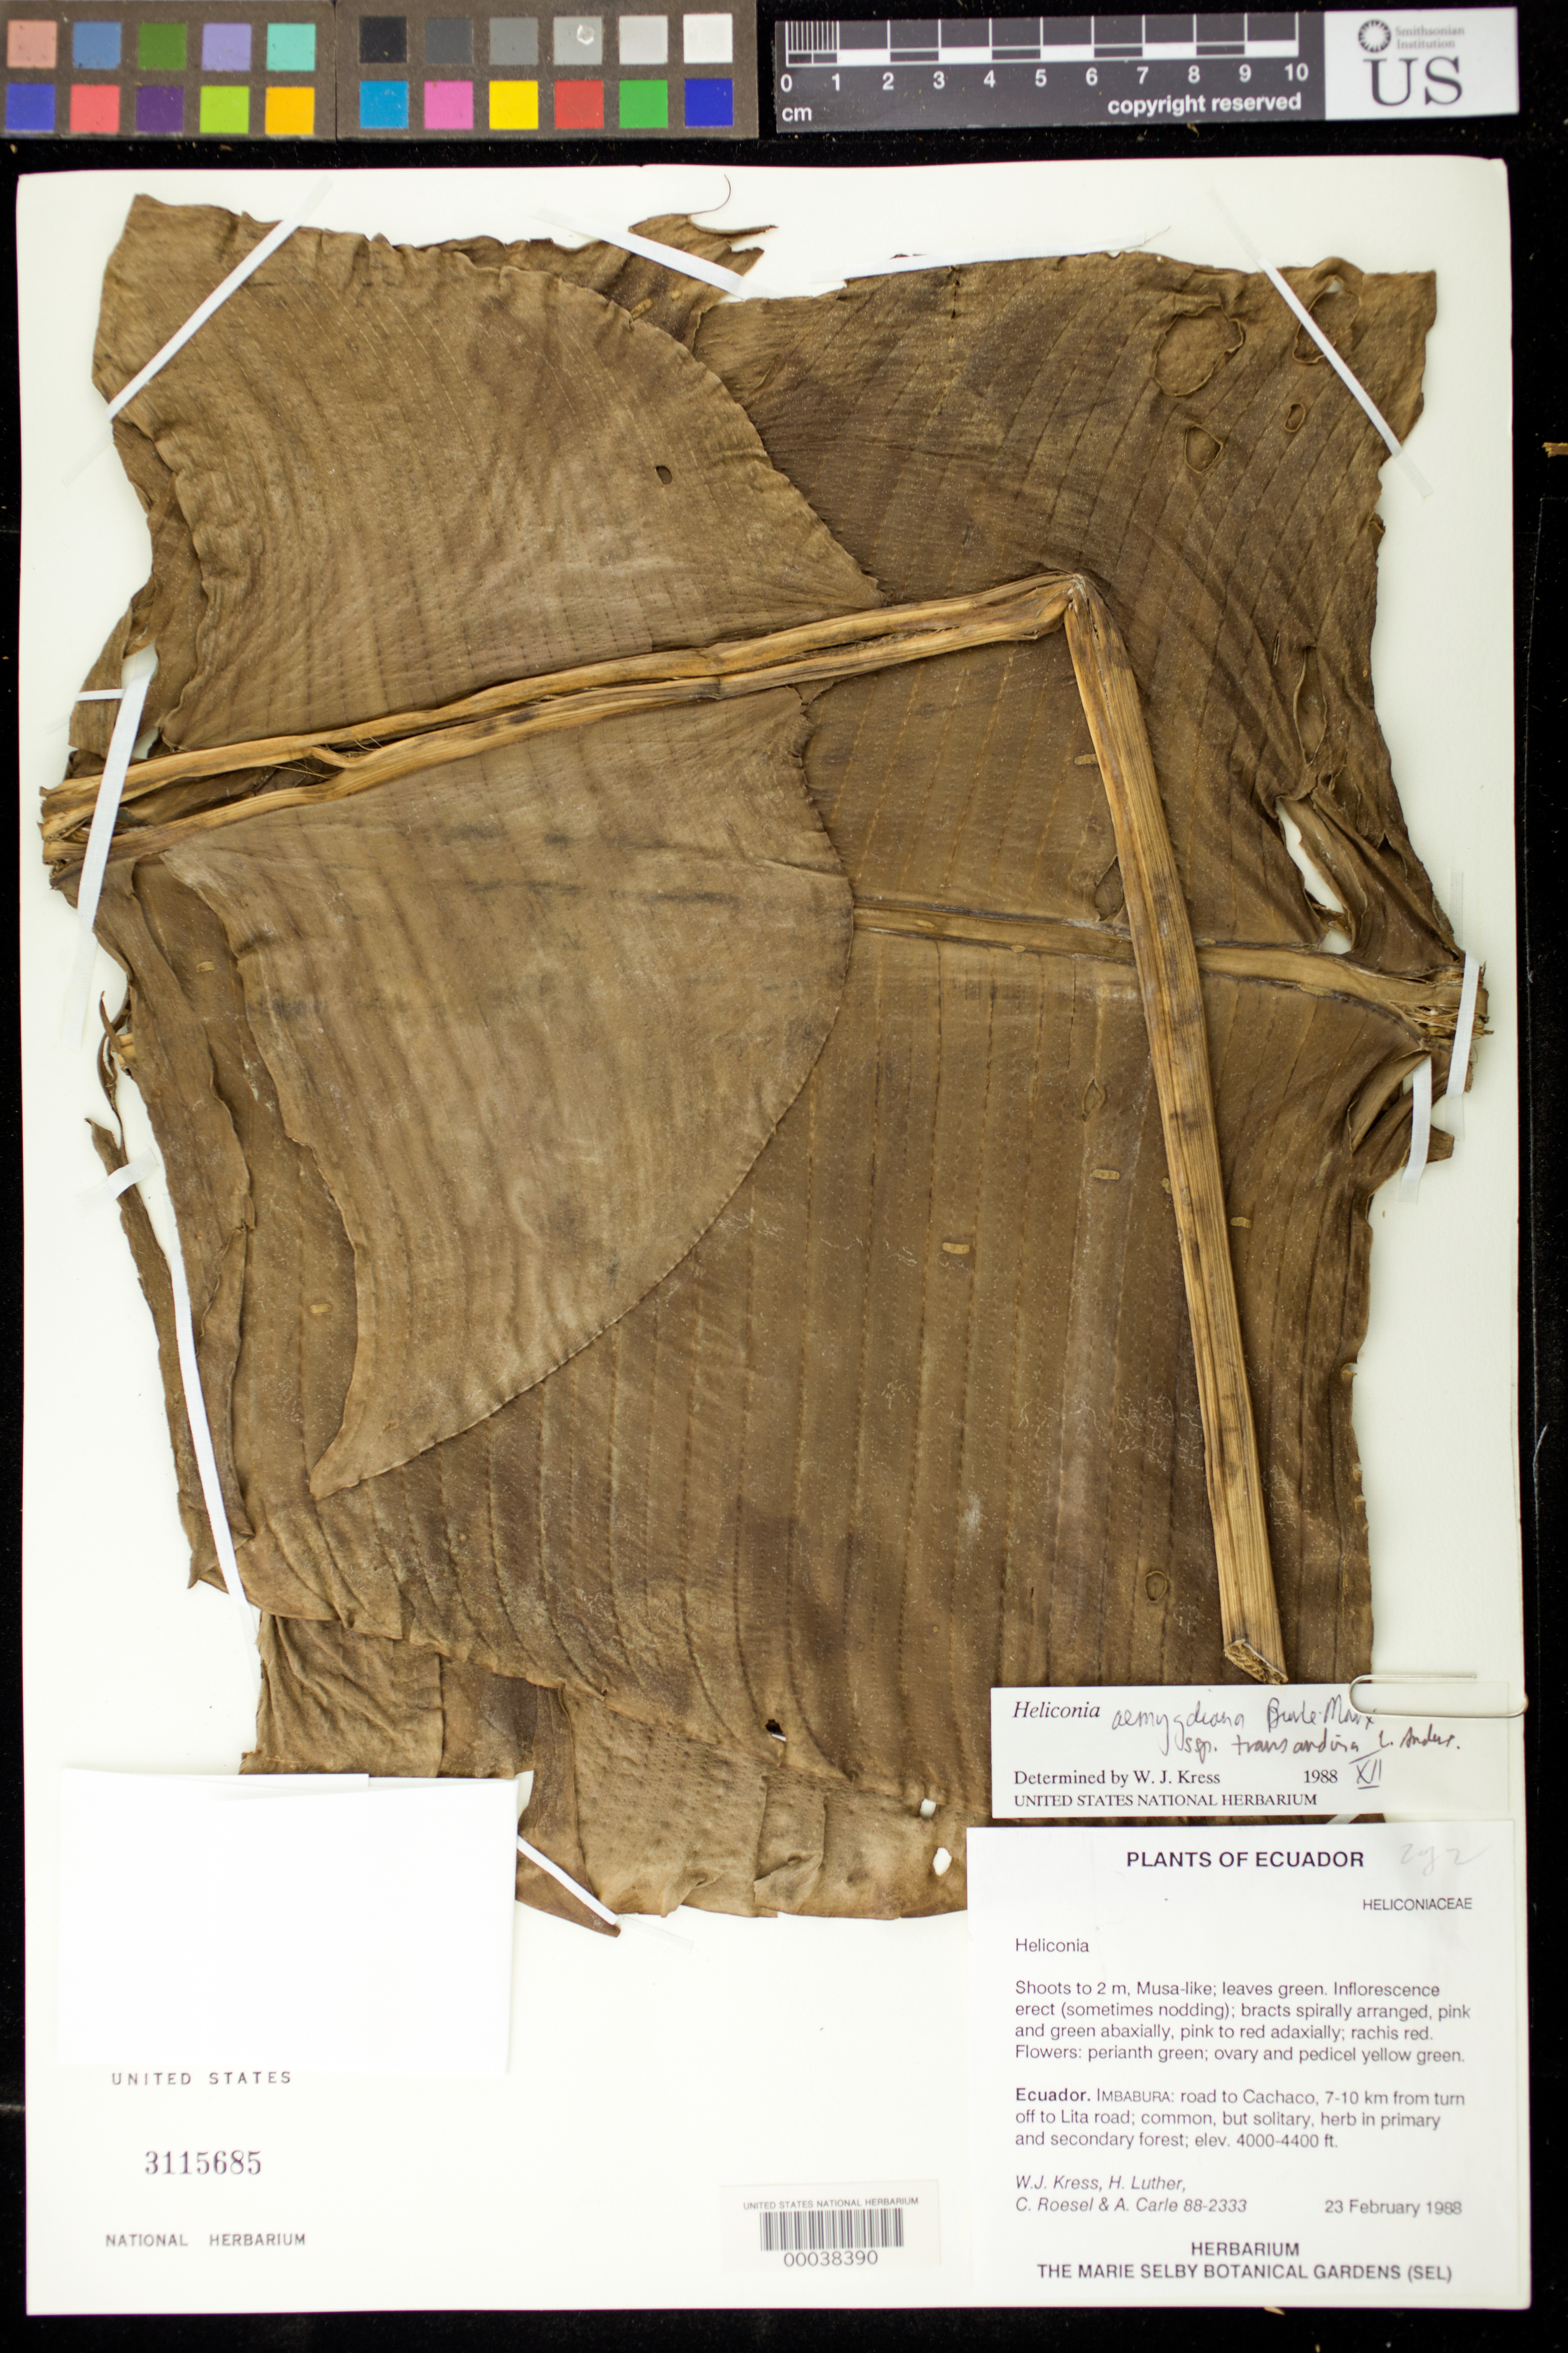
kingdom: Plantae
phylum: Tracheophyta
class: Liliopsida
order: Zingiberales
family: Heliconiaceae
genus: Heliconia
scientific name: Heliconia aemygdiana subsp. transandina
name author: L. Andersson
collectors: W. J. Kress, Harry E. Luther, C. S. Roesel & A. Carle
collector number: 88-2333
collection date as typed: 23 Feb 1988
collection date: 1988-02-23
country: Ecuador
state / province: Imbabura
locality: Road to Cachaco, 7-10 km from turn of L to Lita road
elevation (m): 1219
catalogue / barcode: US 3115685